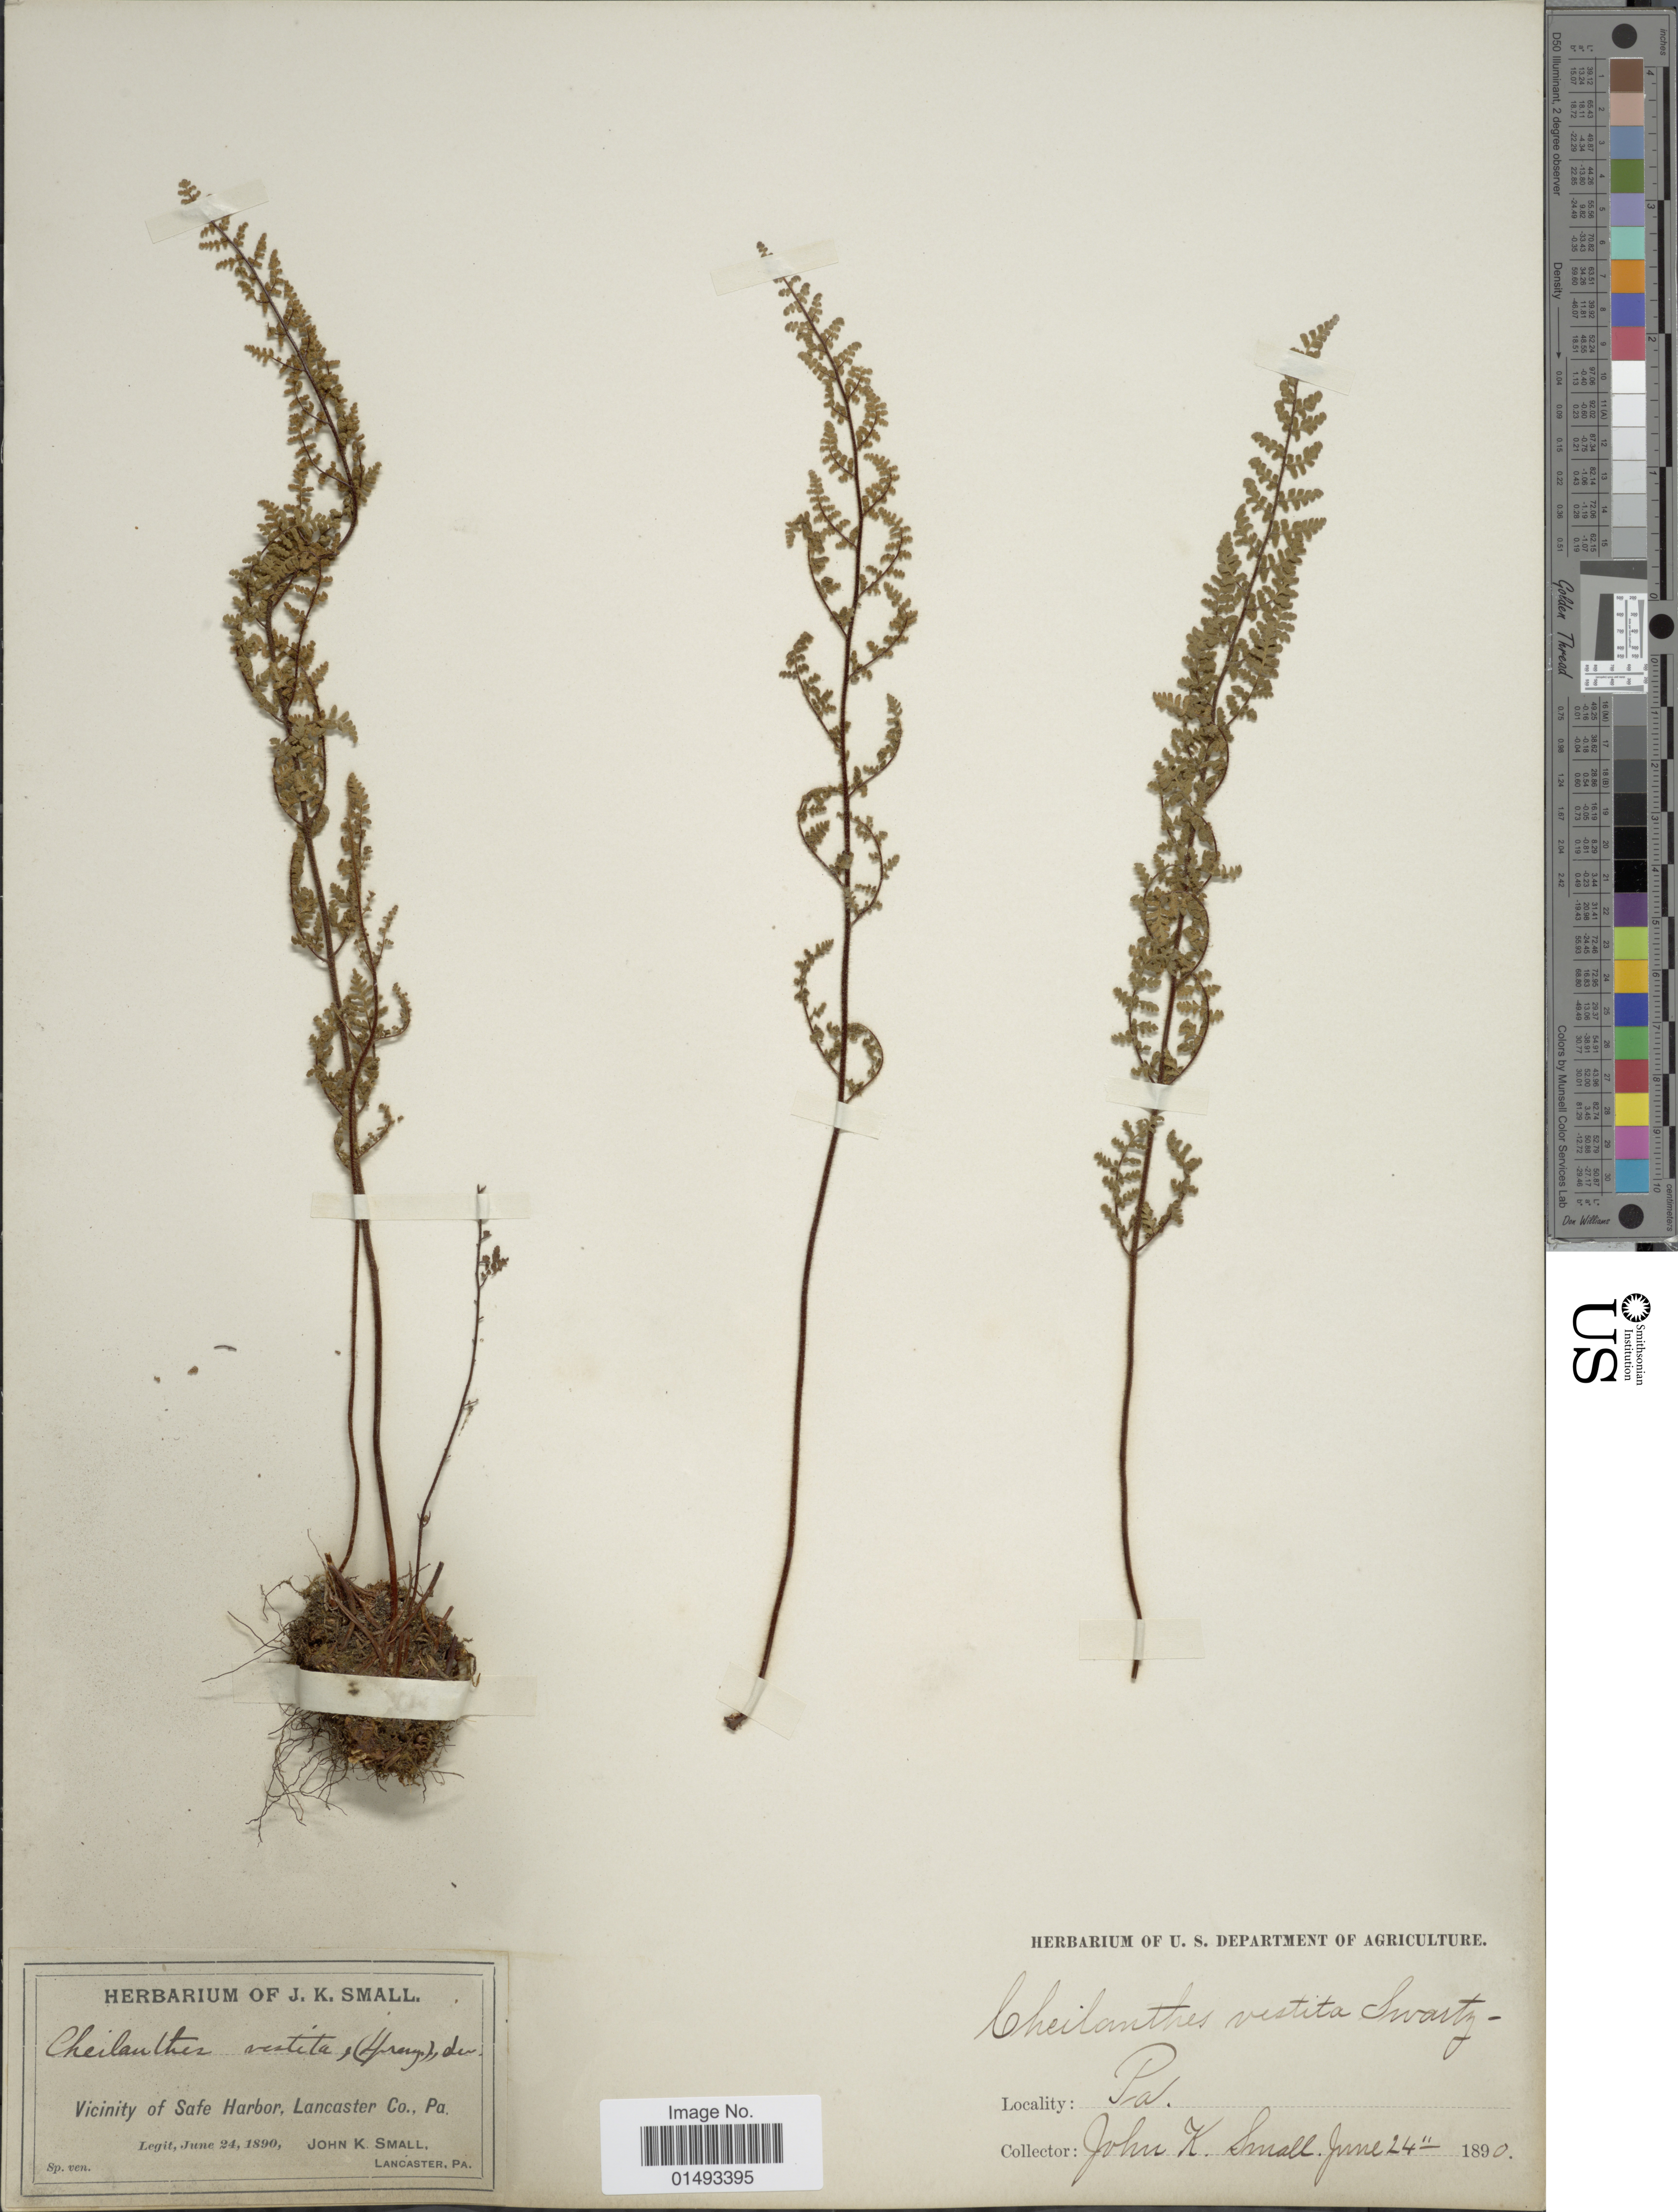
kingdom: Plantae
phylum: Tracheophyta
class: Polypodiopsida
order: Polypodiales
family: Pteridaceae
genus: Myriopteris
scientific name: Myriopteris lanosa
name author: (Michx.) Grusz & Windham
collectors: J. K. Small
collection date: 1890-06-24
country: United States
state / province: Pennsylvania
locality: Vicinity of Safe Harbor, Lancaster Co.